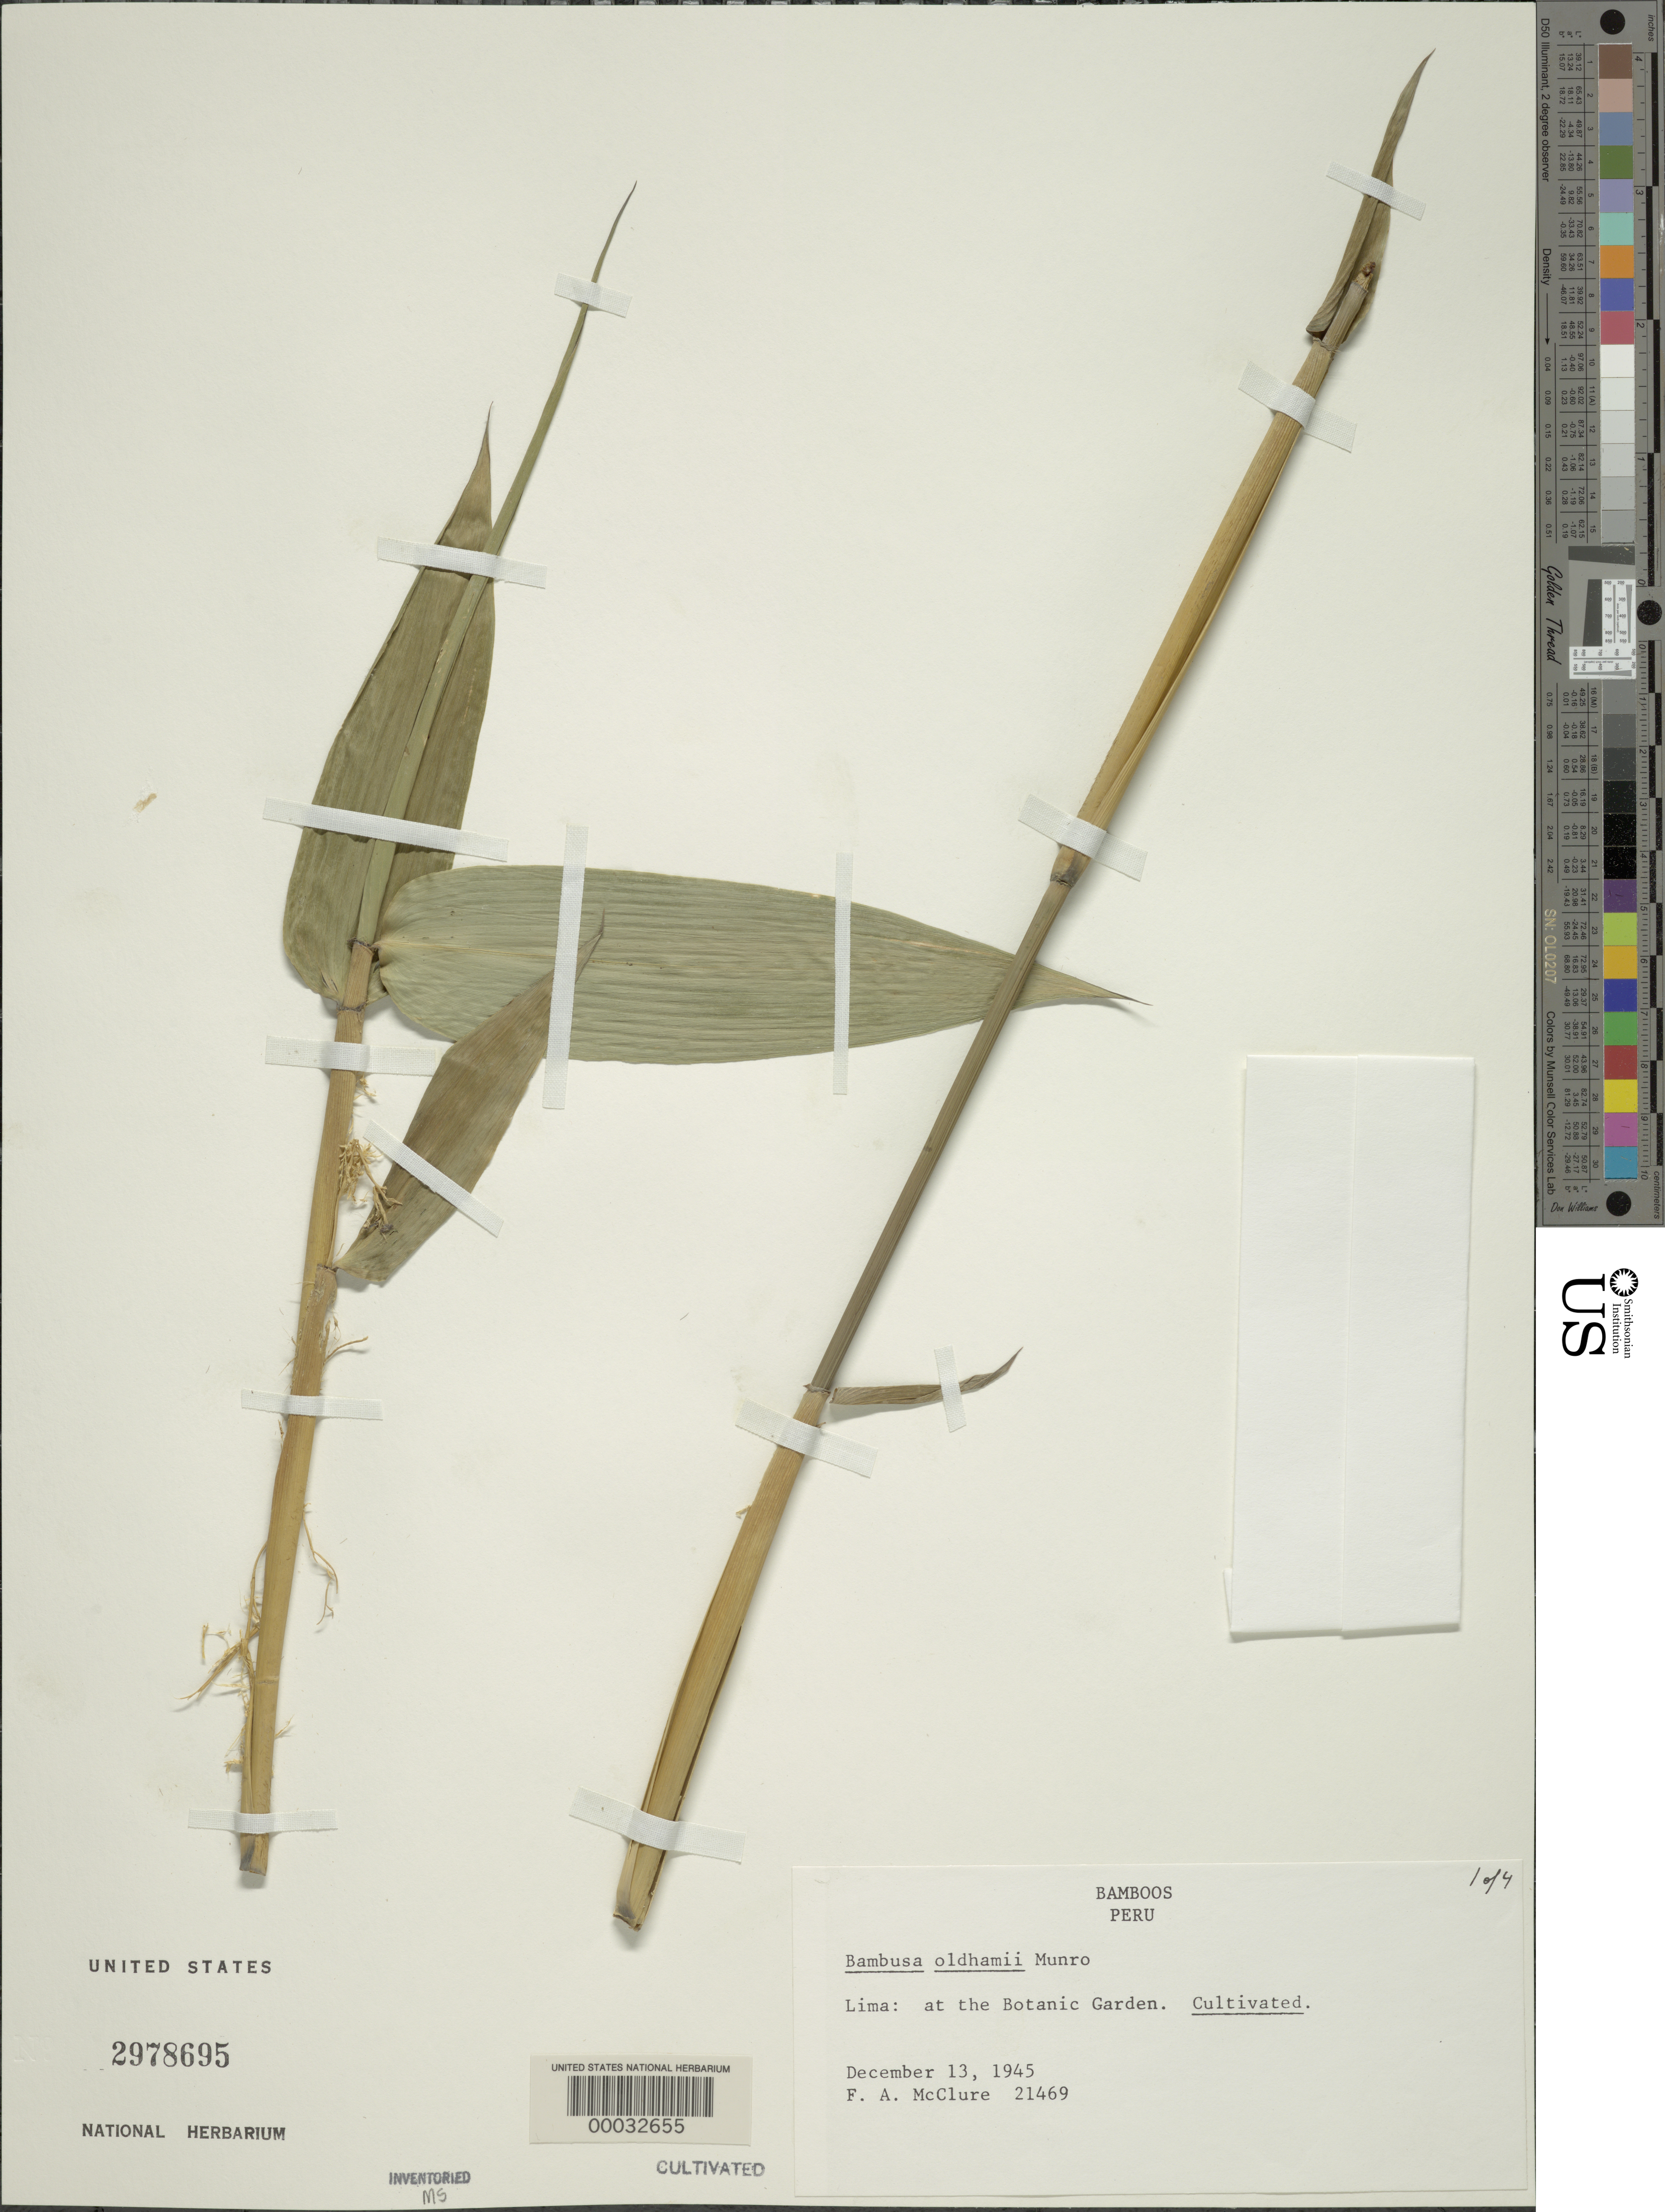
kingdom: Plantae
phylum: Tracheophyta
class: Liliopsida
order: Poales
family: Poaceae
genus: Bambusa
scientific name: Bambusa oldhamii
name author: Munro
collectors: F. A. McClure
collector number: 21469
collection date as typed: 13 Dec 1945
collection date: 1945-12-13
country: Peru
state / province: Lima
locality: Botanic Garden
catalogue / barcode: US 2978695